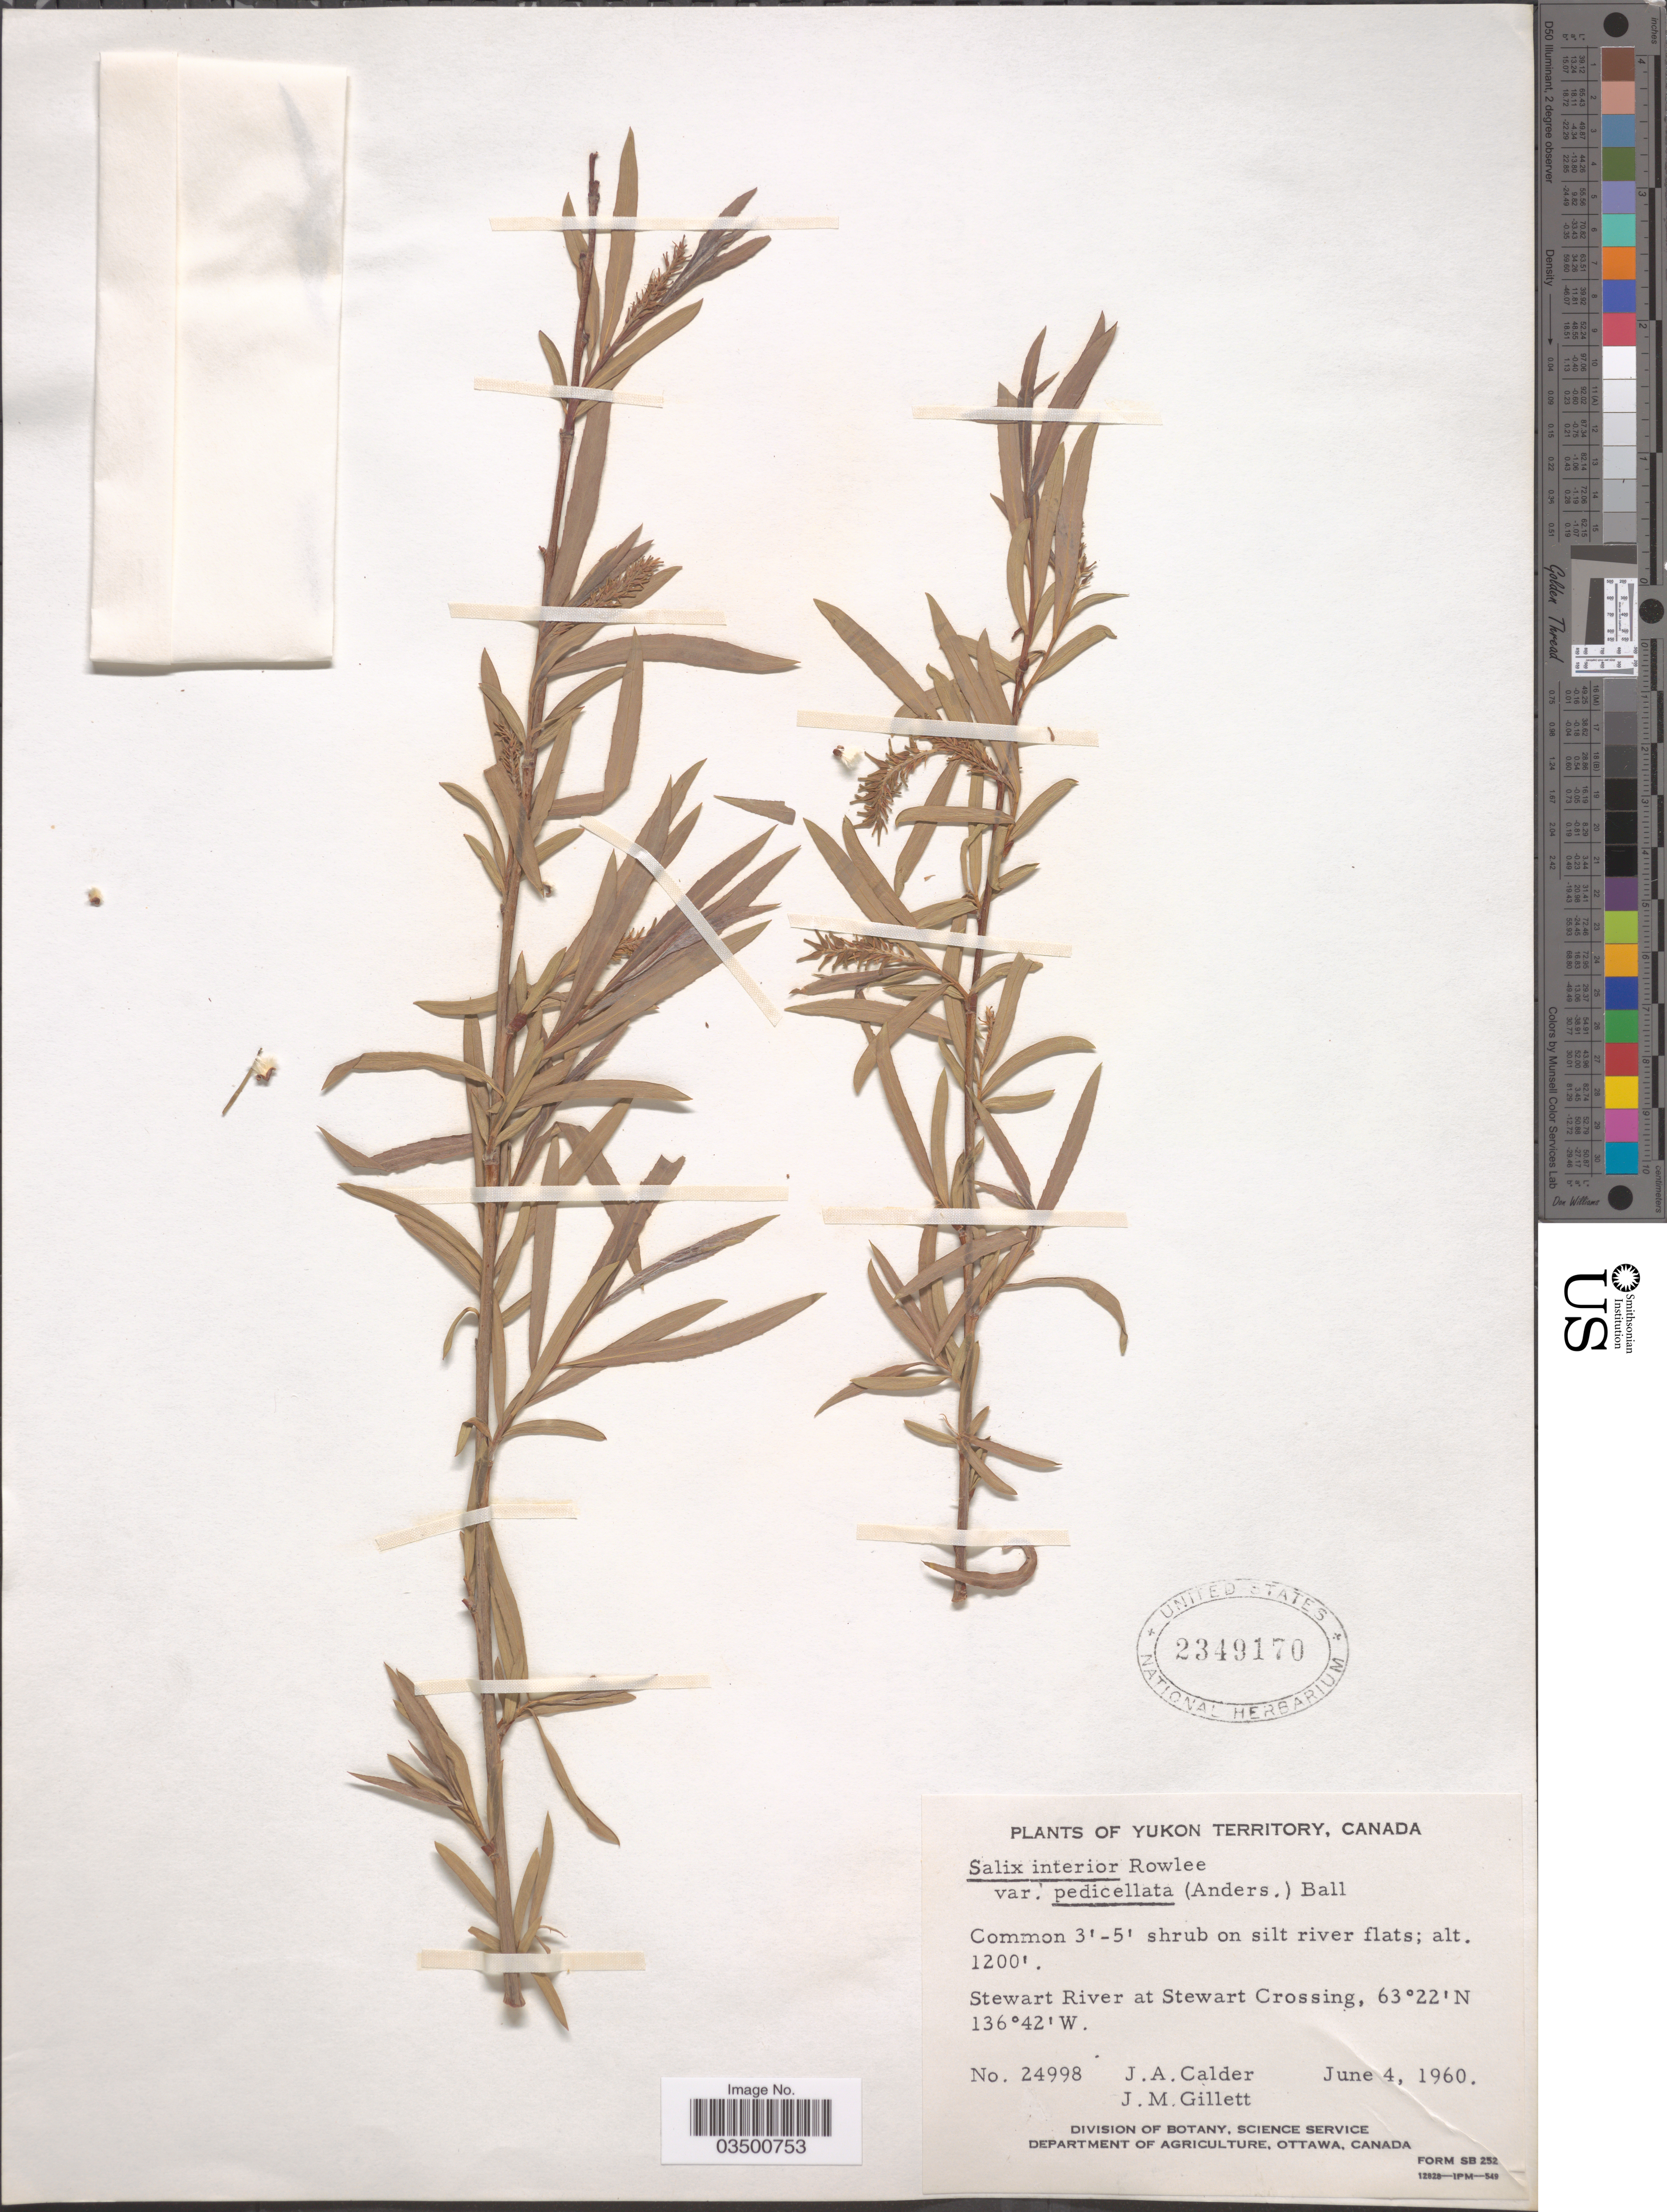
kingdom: Plantae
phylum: Tracheophyta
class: Magnoliopsida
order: Malpighiales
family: Salicaceae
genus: Salix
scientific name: Salix interior var. pedicellata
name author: (Andersson) C.R. Ball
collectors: J. A. Calder & J. M. Gillett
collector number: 24998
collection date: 1960-06-04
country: Canada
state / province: Yukon Territory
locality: Stewart River at Stewart Crossing.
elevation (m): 366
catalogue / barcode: US 2349170